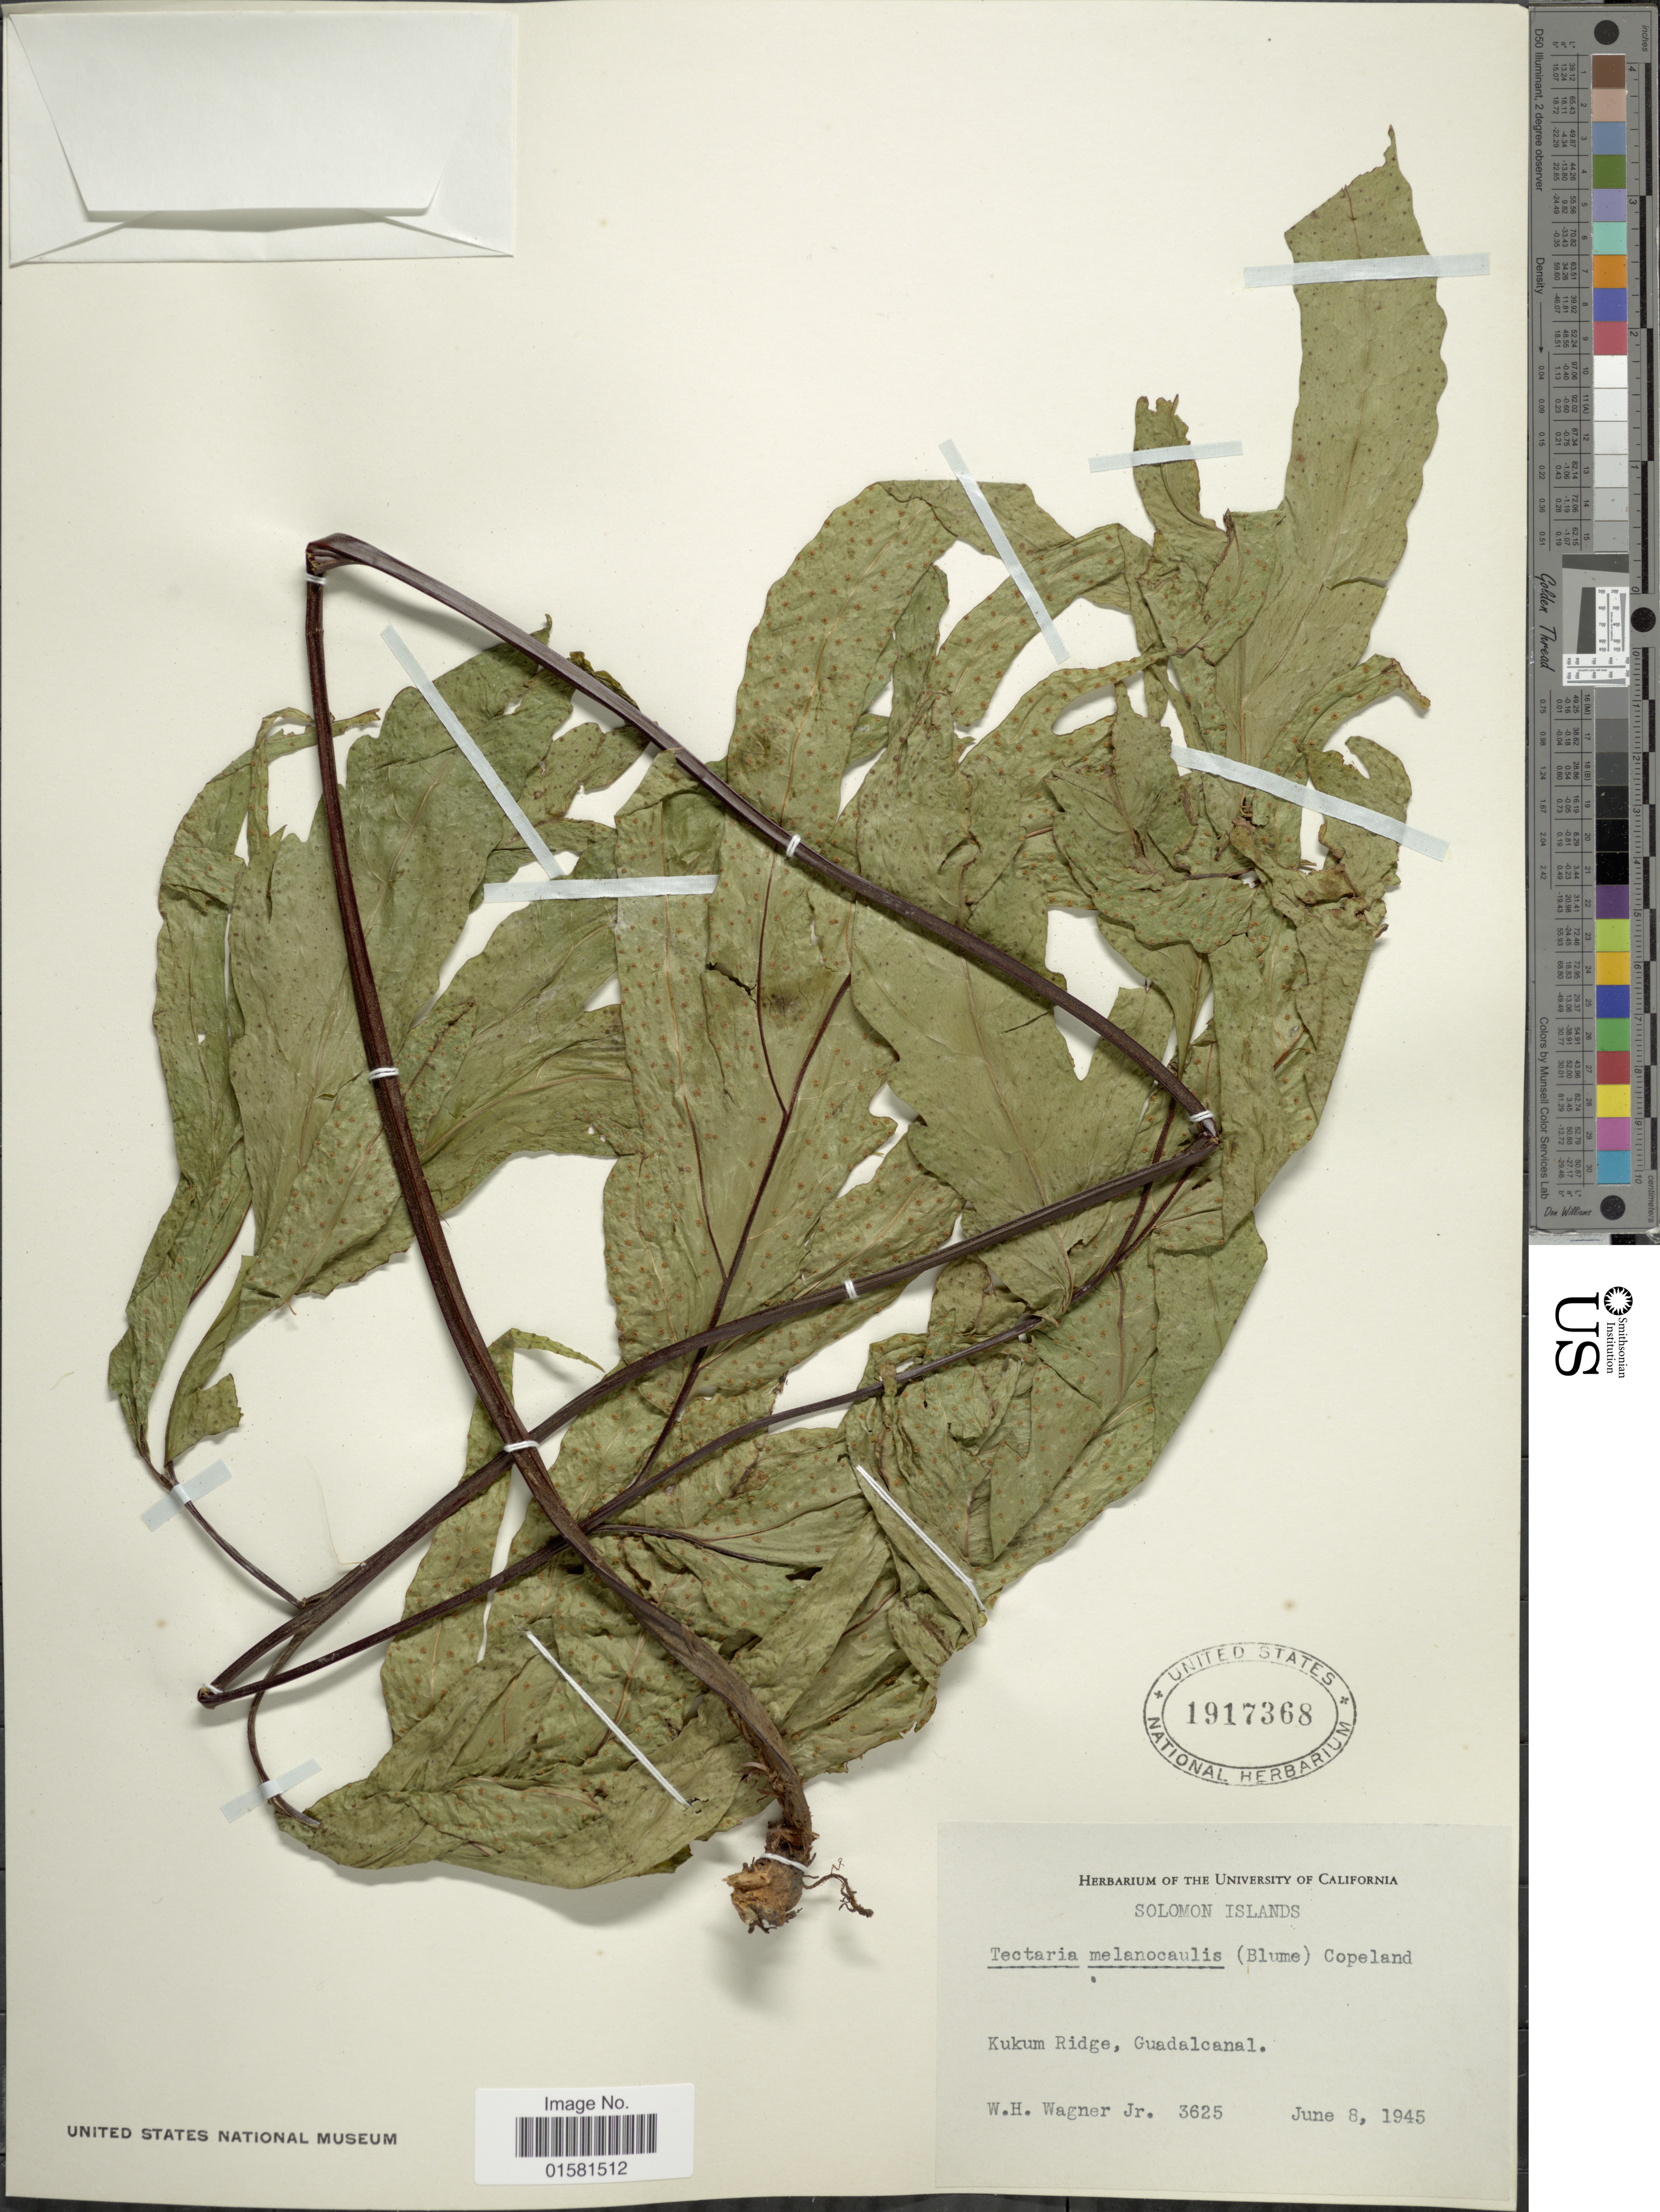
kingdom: Plantae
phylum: Tracheophyta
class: Polypodiopsida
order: Polypodiales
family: Tectariaceae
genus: Tectaria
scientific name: Tectaria melanocaulis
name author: (Bedd.) Copel.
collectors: W. H. Wagner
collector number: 3625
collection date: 1945-06-08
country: Solomon Islands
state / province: Solomon Islands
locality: Solomon Islands, kukum Ridge, Guadcanal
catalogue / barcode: US 1917368